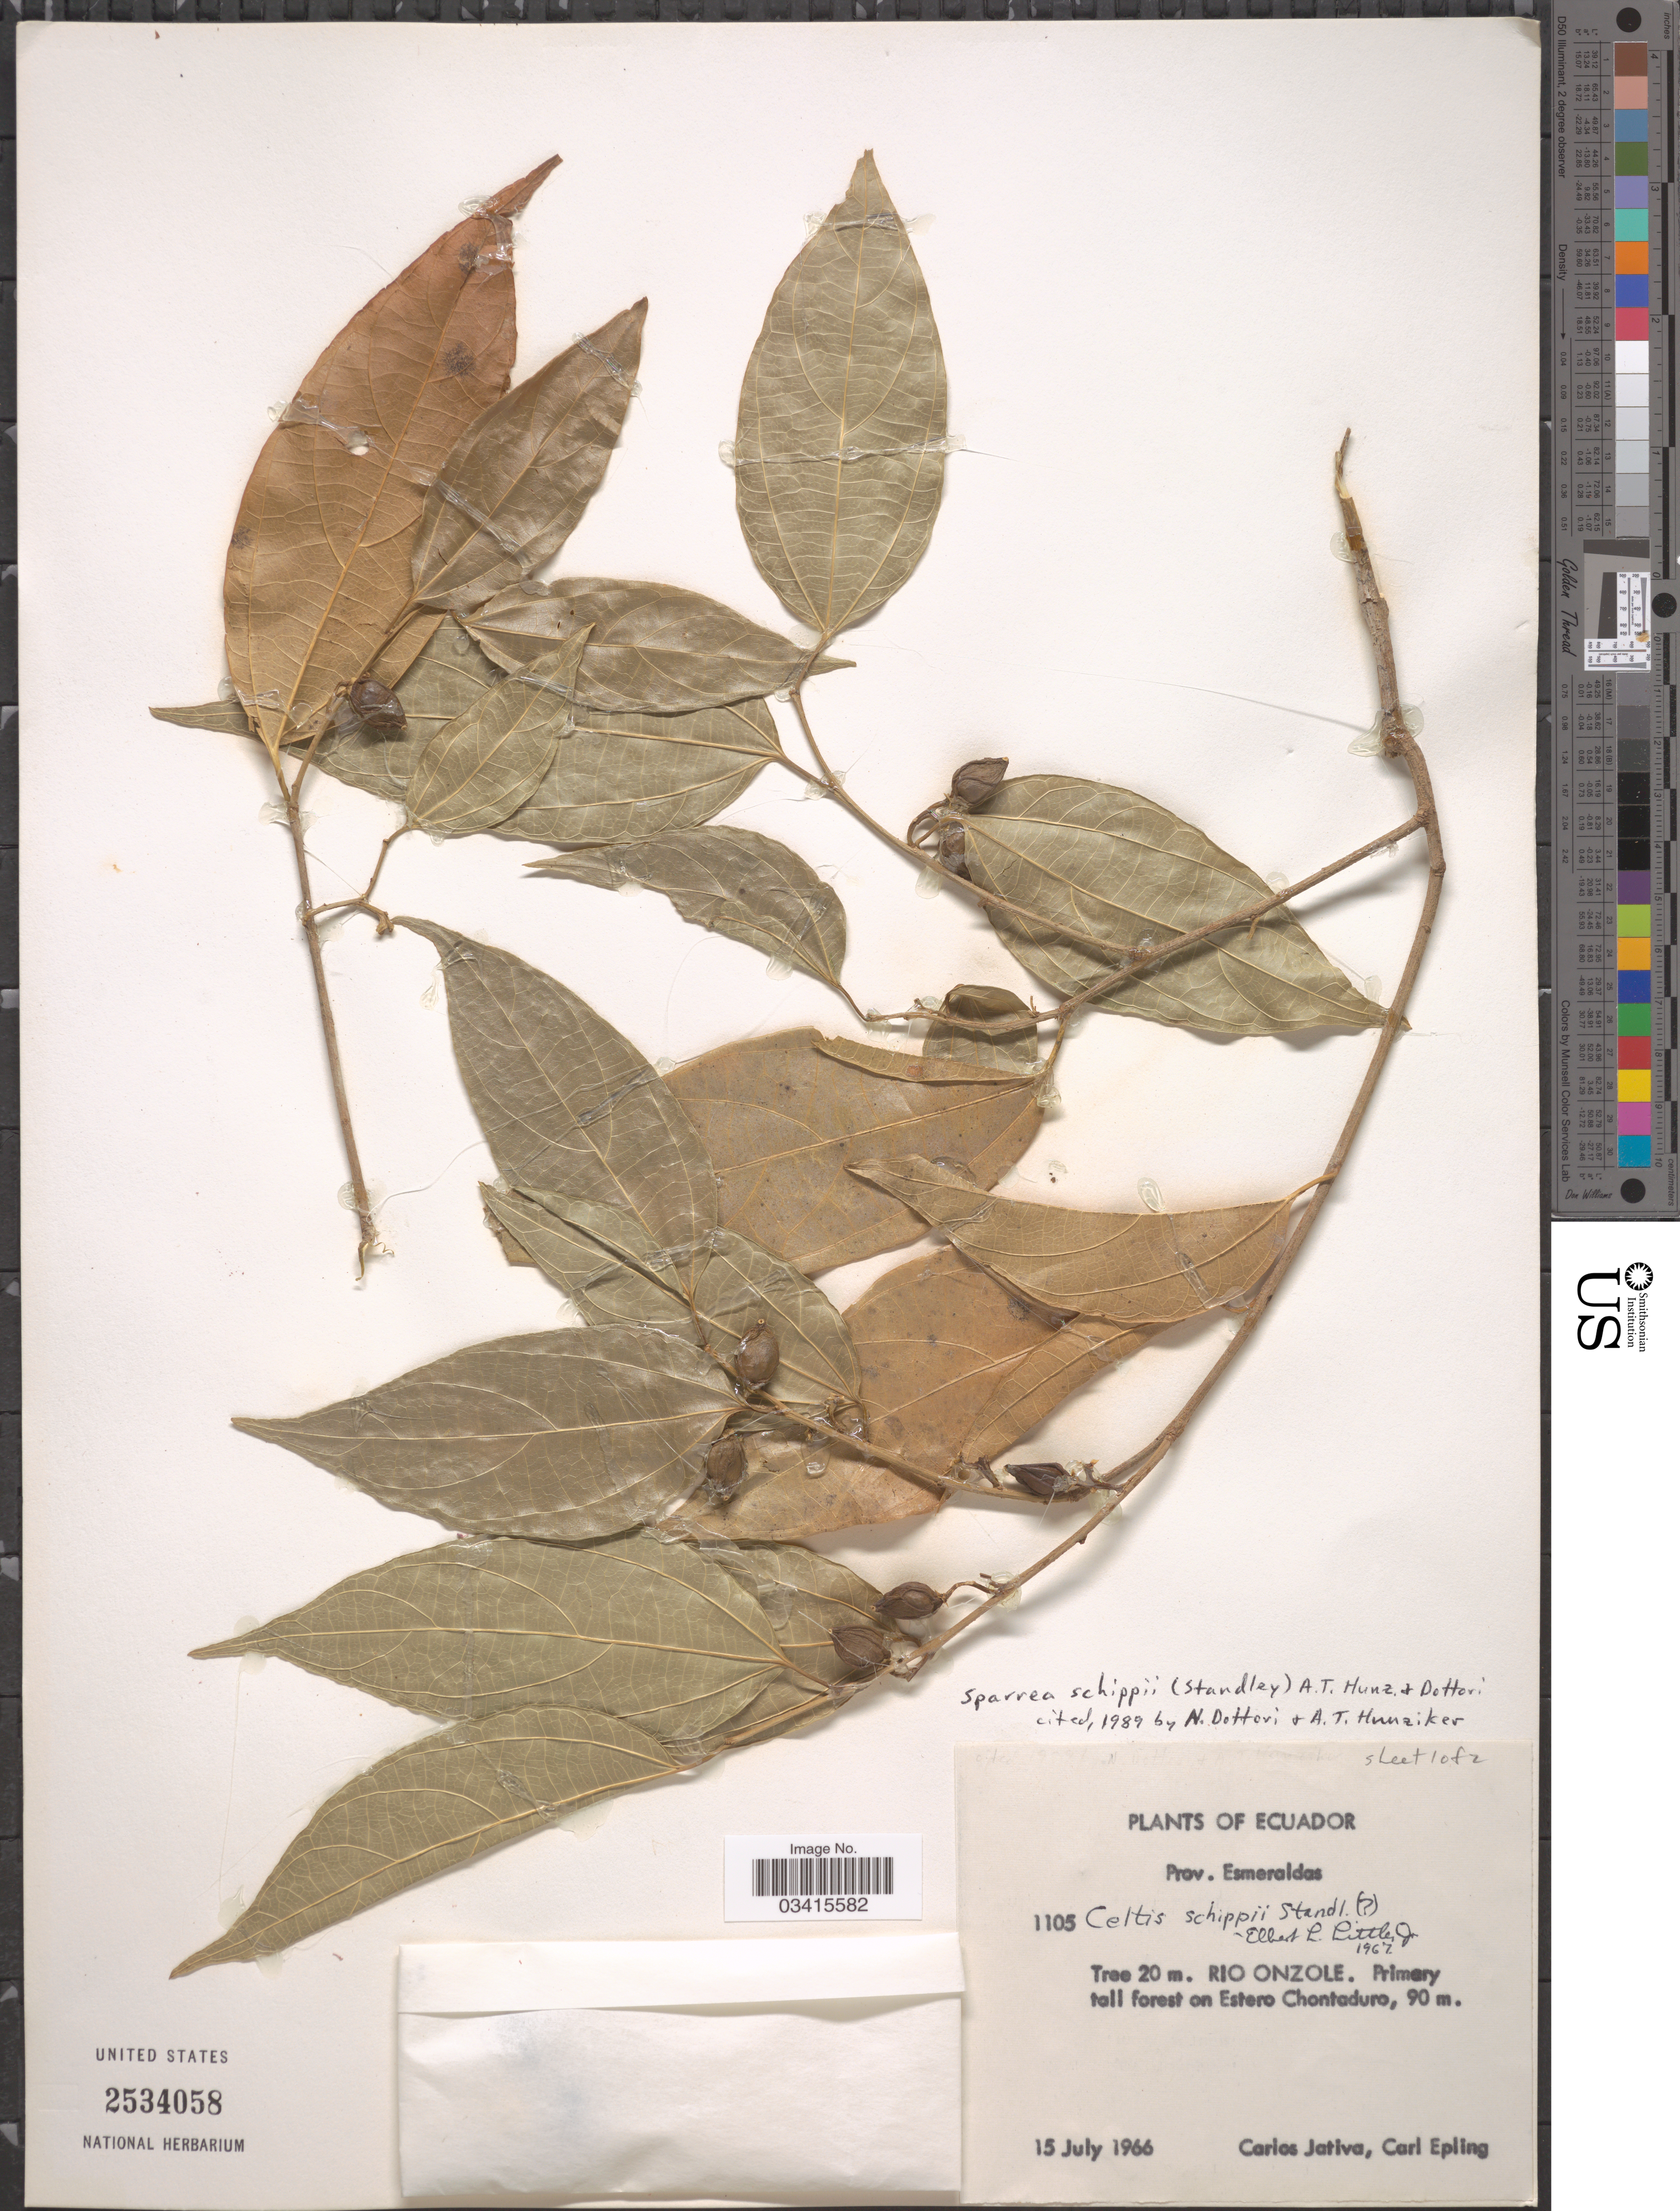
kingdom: Plantae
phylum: Tracheophyta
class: Magnoliopsida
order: Rosales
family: Cannabaceae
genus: Celtis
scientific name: Celtis schippii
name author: Standl.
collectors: C. D. Játiva & C. C. Epling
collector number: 1105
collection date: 1966-07-15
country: Ecuador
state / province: Esmeraldas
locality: Rio Onzole. Primary tall forest on Estero Chontaduro.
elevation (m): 90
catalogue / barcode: US 2534058